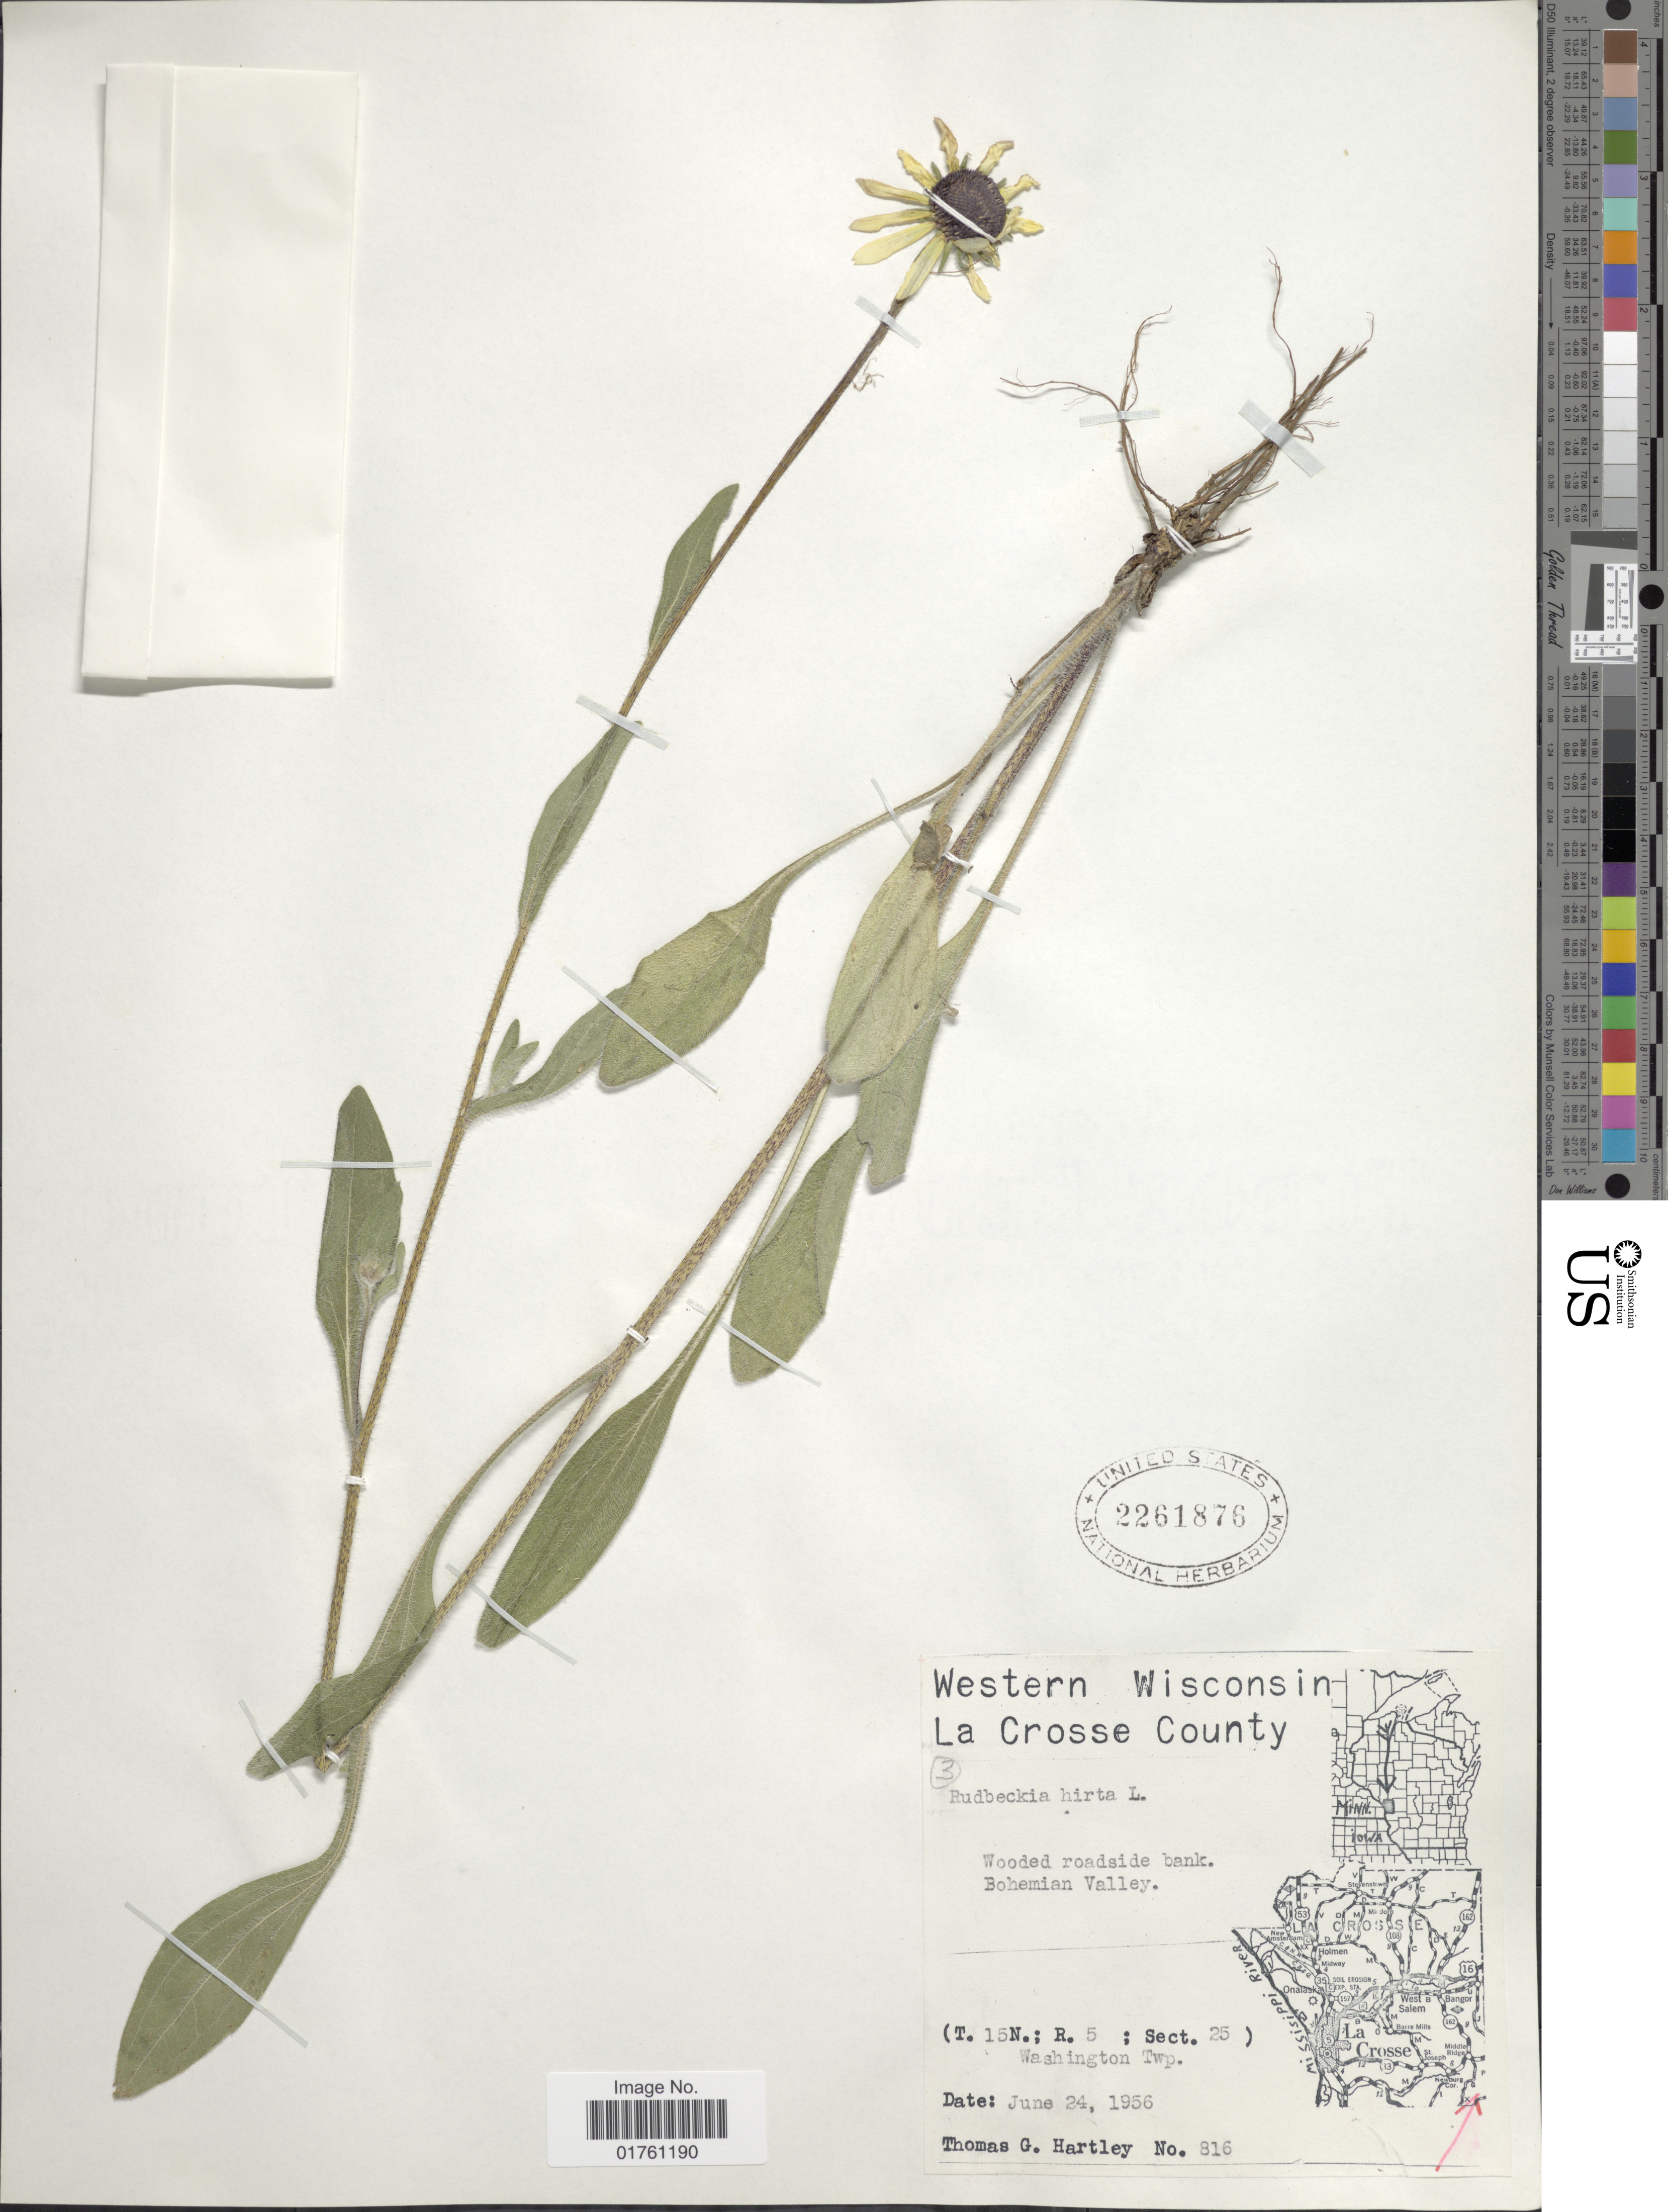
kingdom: Plantae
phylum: Tracheophyta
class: Magnoliopsida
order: Asterales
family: Asteraceae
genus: Rudbeckia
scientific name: Rudbeckia hirta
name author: L.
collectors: T. G. Hartley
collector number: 816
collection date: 1956-06-24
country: United States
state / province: Wisconsin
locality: Western Wisconsin, La Crosse County, Wooded roadside bank. Bohemian Valley, (T.15N.; R. 5; Sect 25) Washington Twp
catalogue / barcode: US 2261876